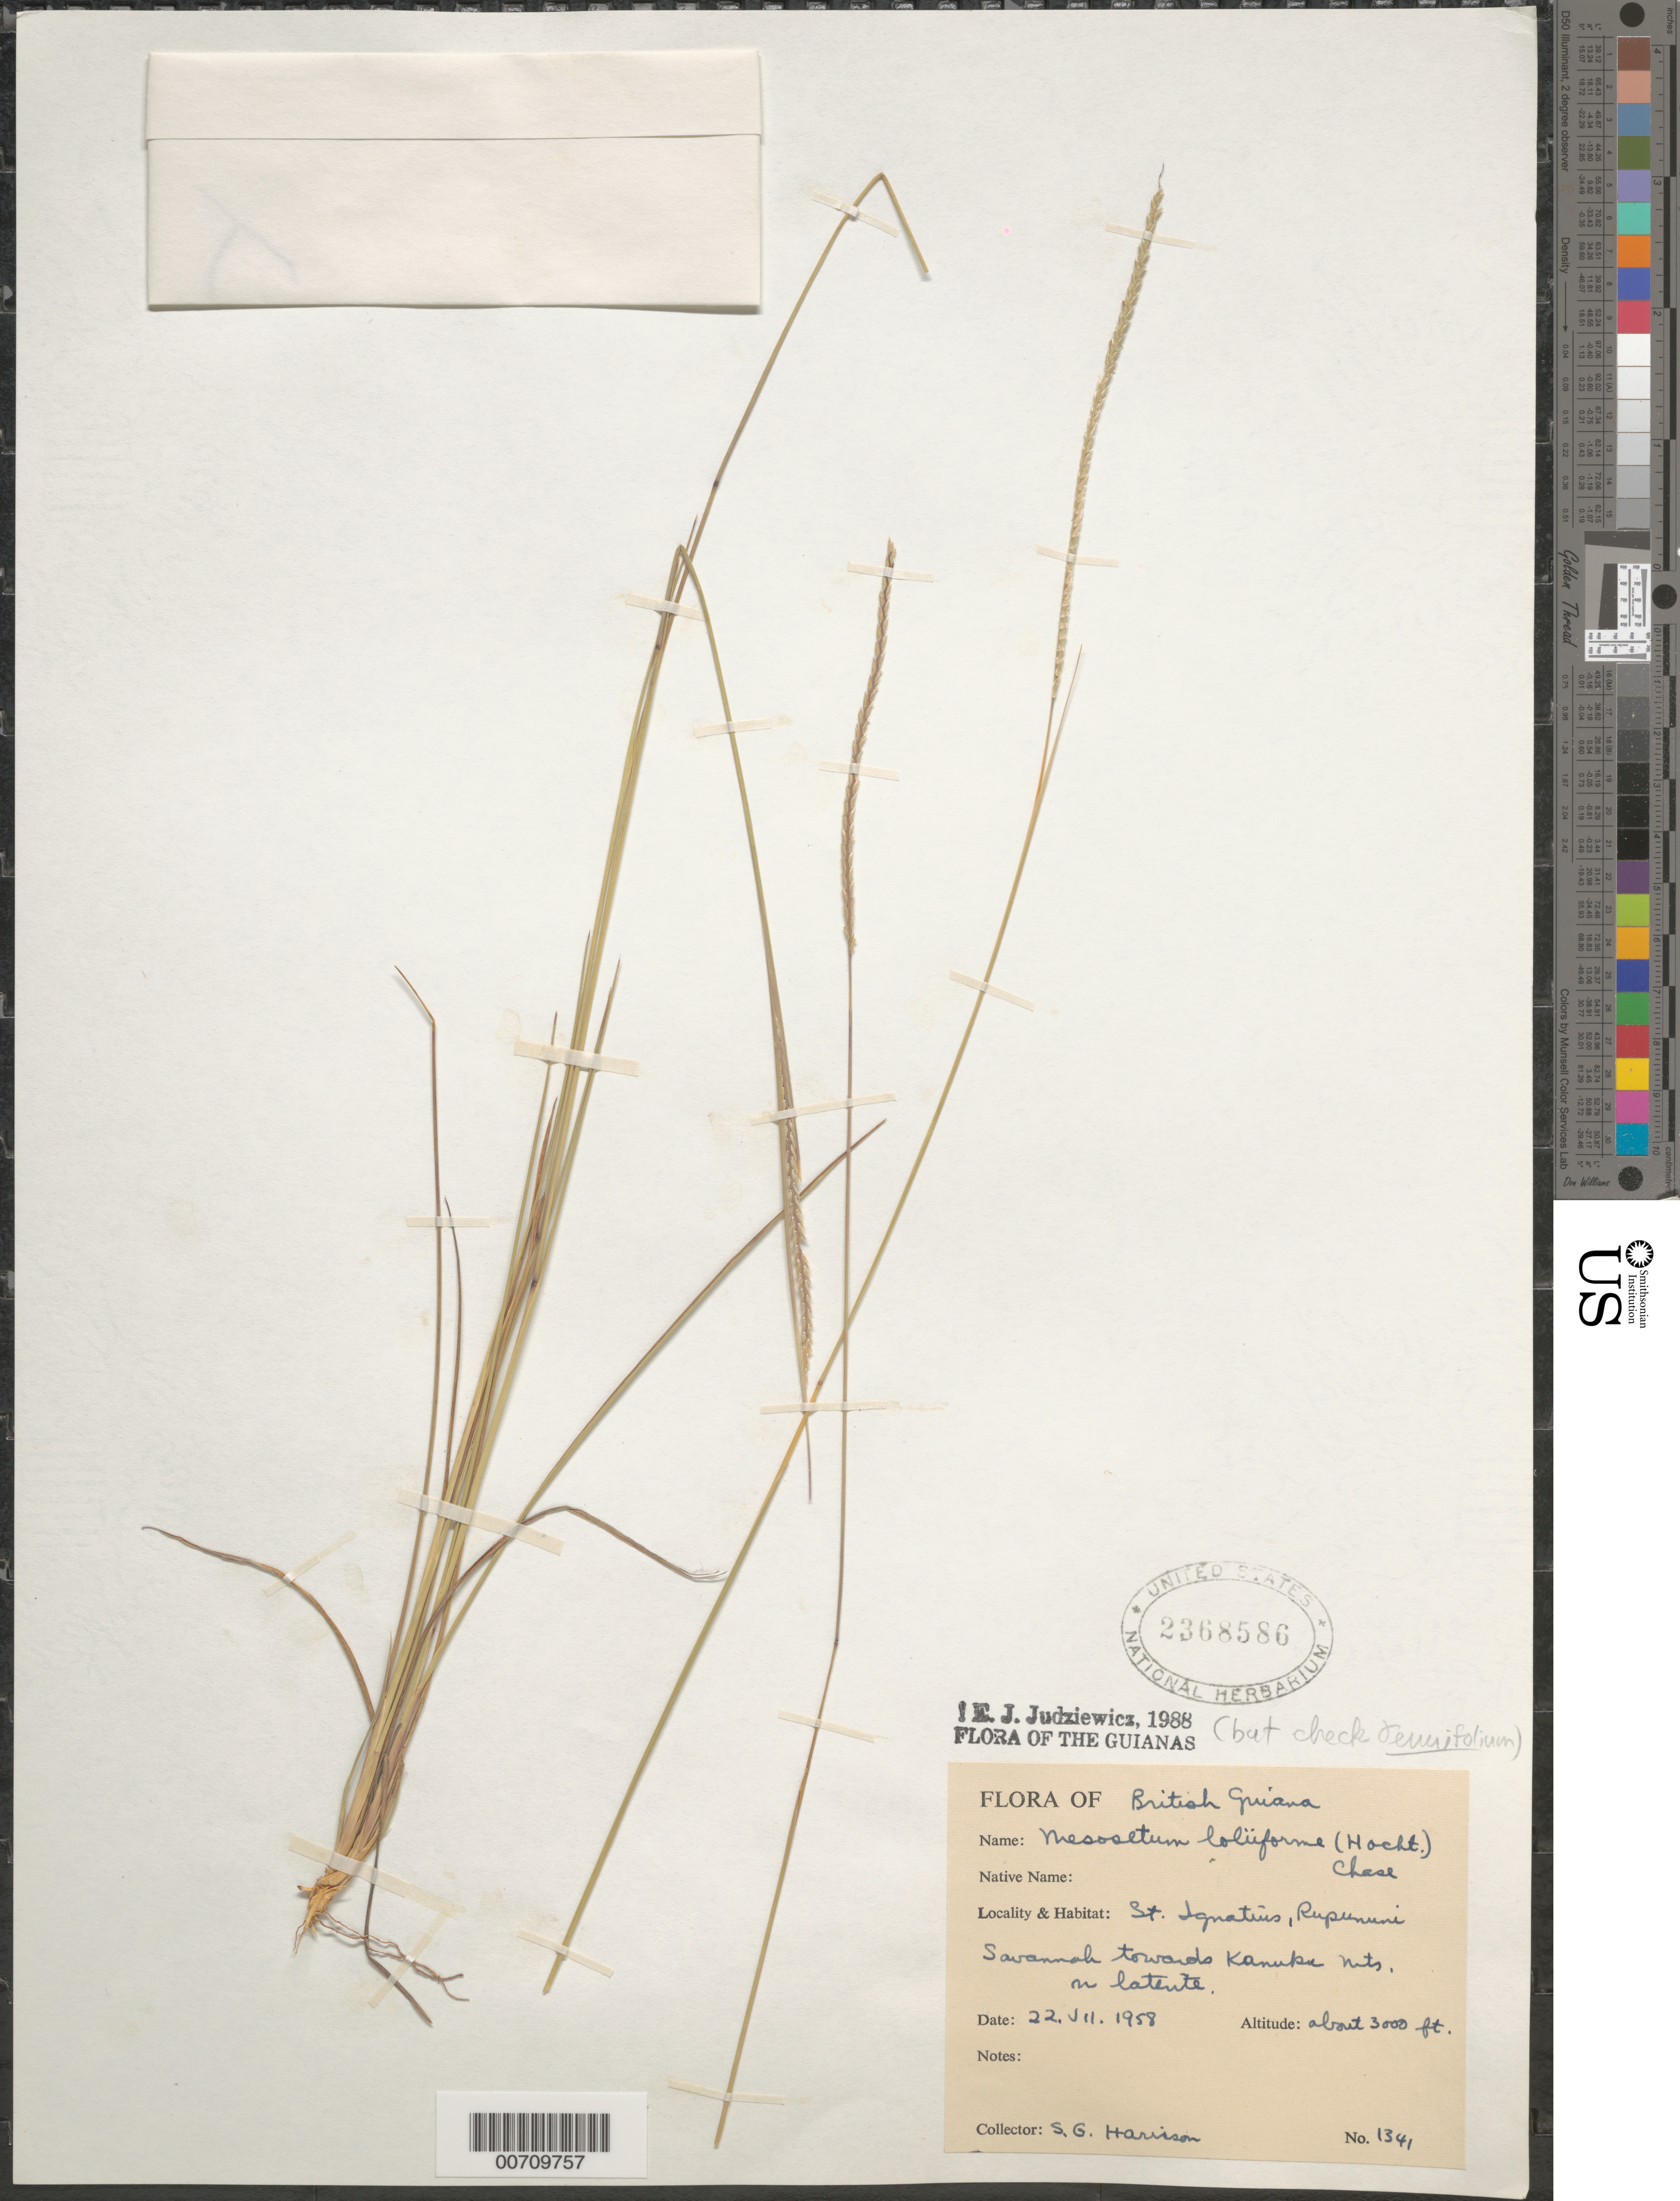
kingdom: Plantae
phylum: Tracheophyta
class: Liliopsida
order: Poales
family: Poaceae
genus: Mesosetum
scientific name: Mesosetum loliiforme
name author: (Hochst. ex Steud.) Chase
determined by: Judziewicz, E. J.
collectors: S. G. Harrison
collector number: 1341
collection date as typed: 22-Jul-58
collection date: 1958-07-22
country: Guyana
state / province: U. Takutu-U. Essequibo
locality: St. Ignatius, Rupununi, towards Kanuku Mts.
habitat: Savanna on laterite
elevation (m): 91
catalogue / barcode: US 2368586